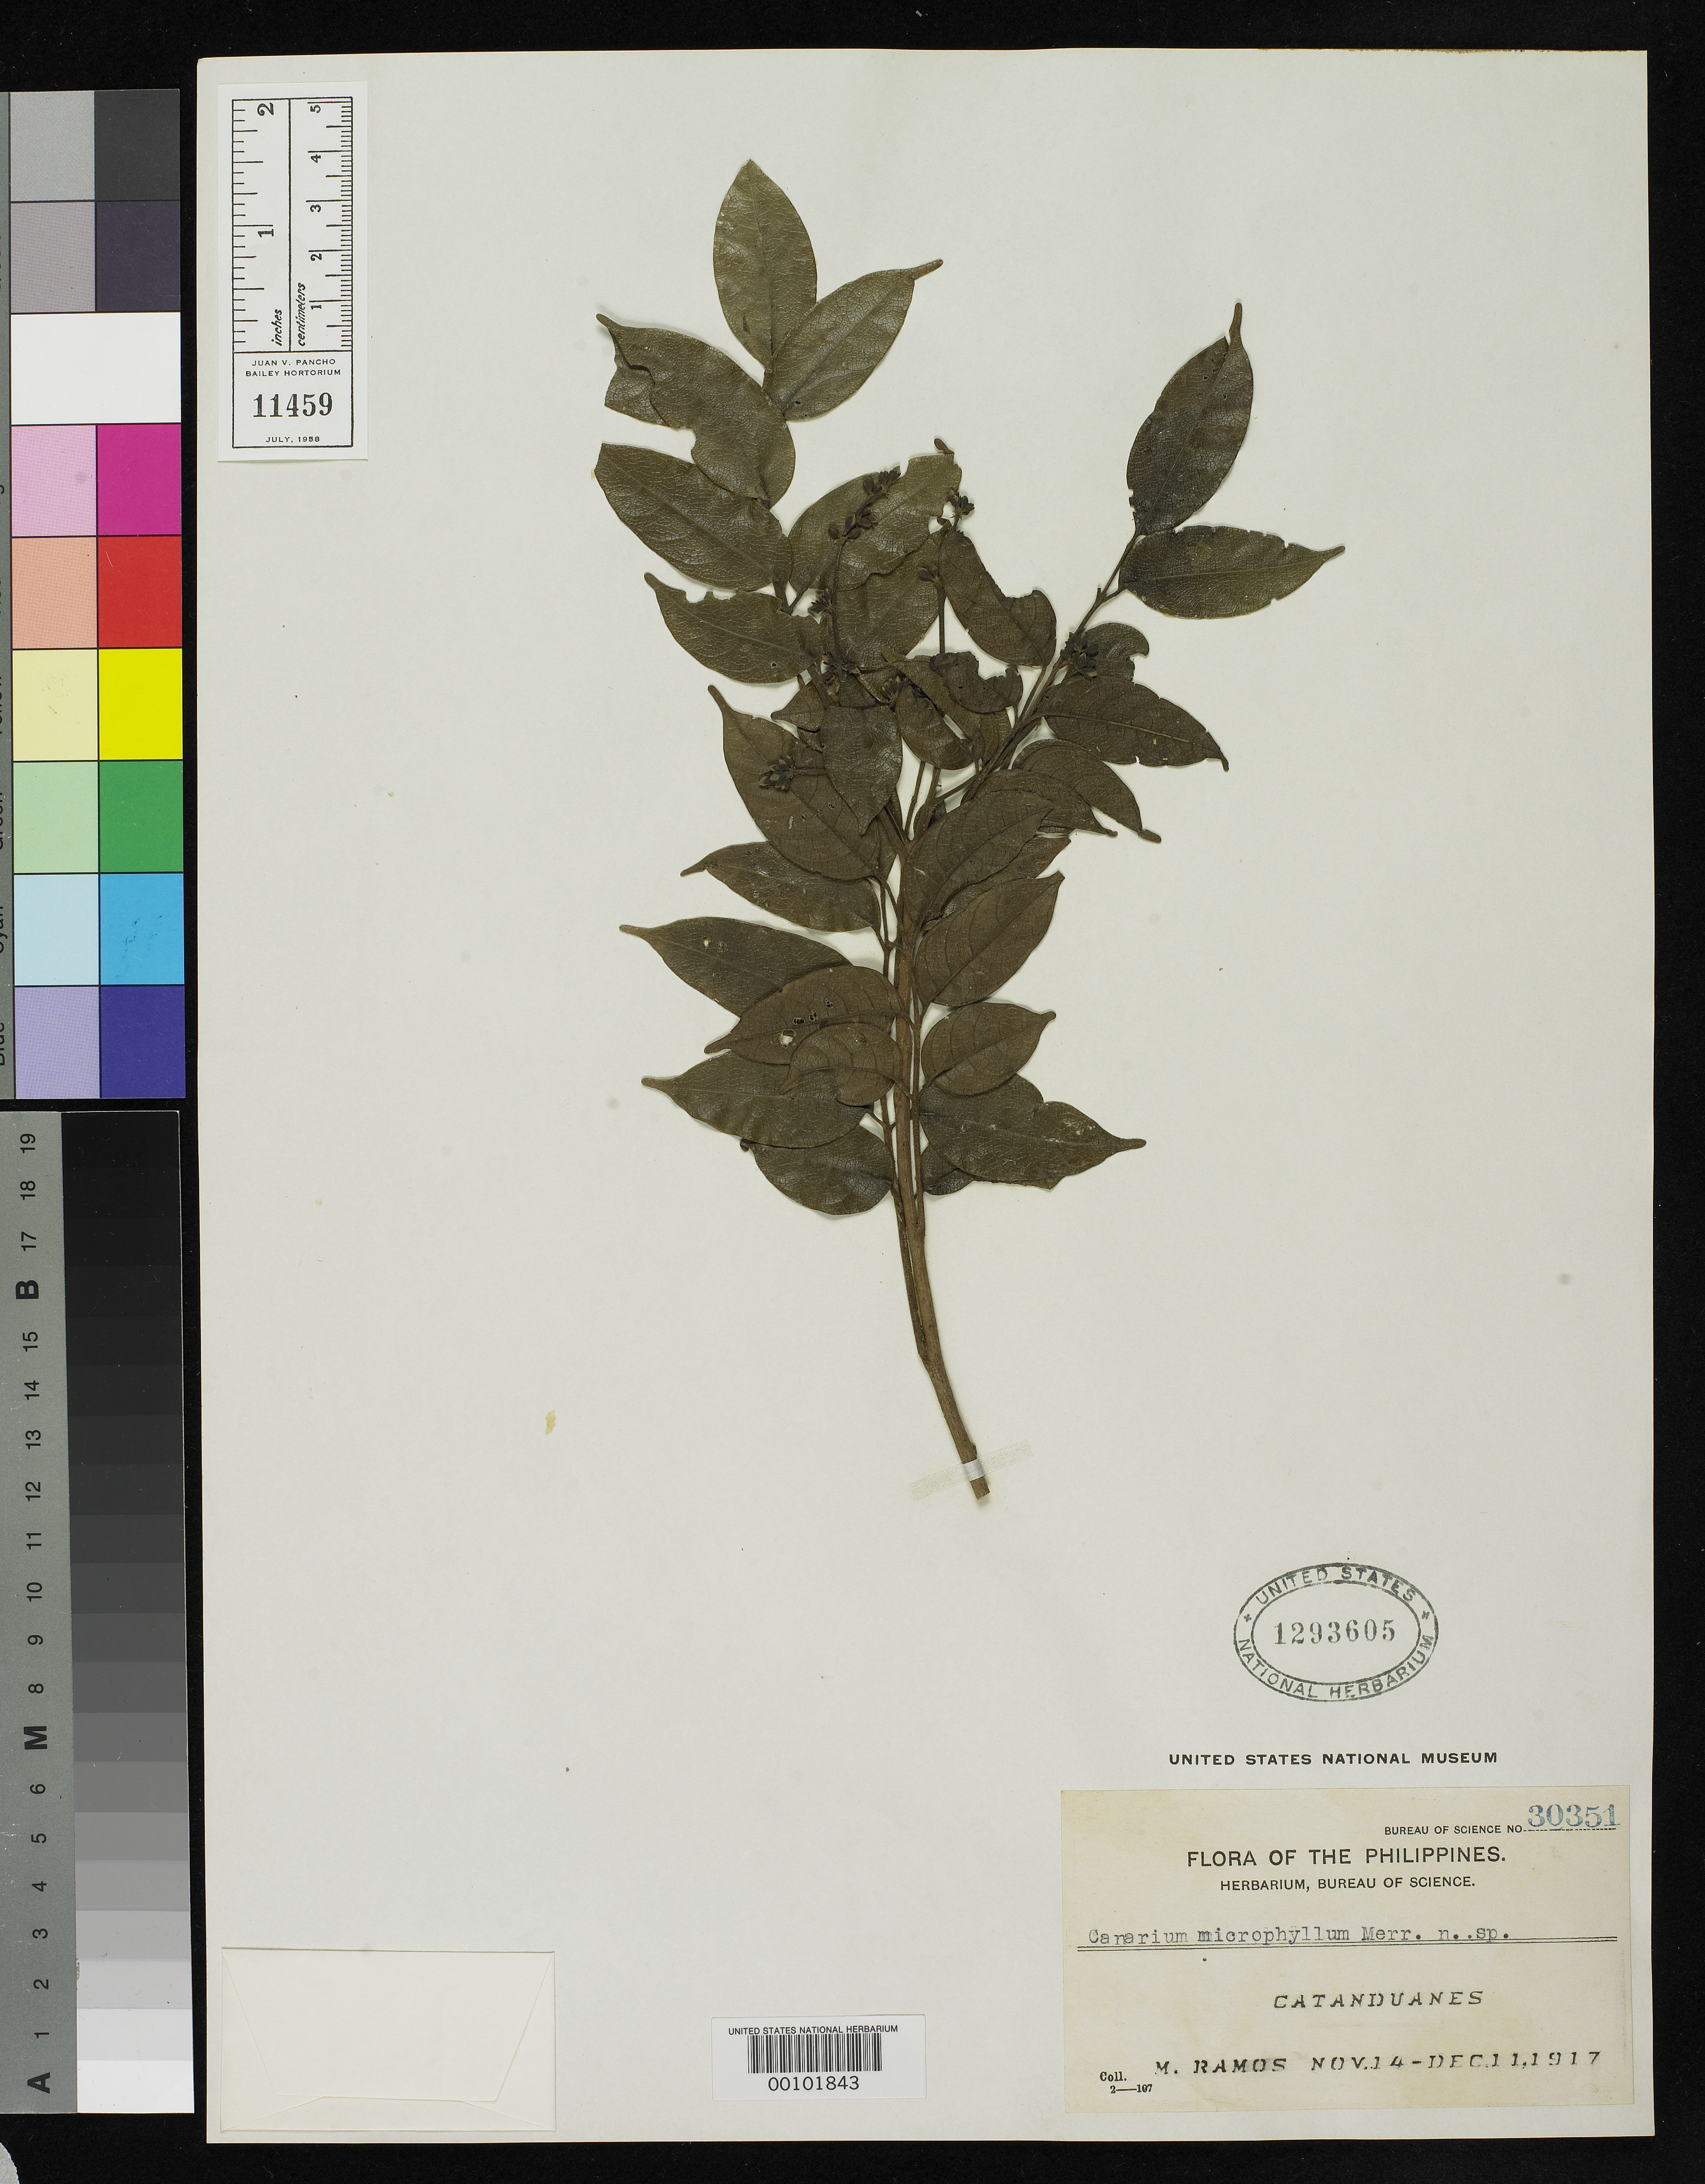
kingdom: Plantae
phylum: Tracheophyta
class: Magnoliopsida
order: Sapindales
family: Burseraceae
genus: Canarium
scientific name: Canarium microphyllum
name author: Merr.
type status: Type Collection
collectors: M. Ramos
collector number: Bur. Sci. 30351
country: Philippines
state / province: Bicol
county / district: Albay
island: Luzon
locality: Albay.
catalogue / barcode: US 1293605